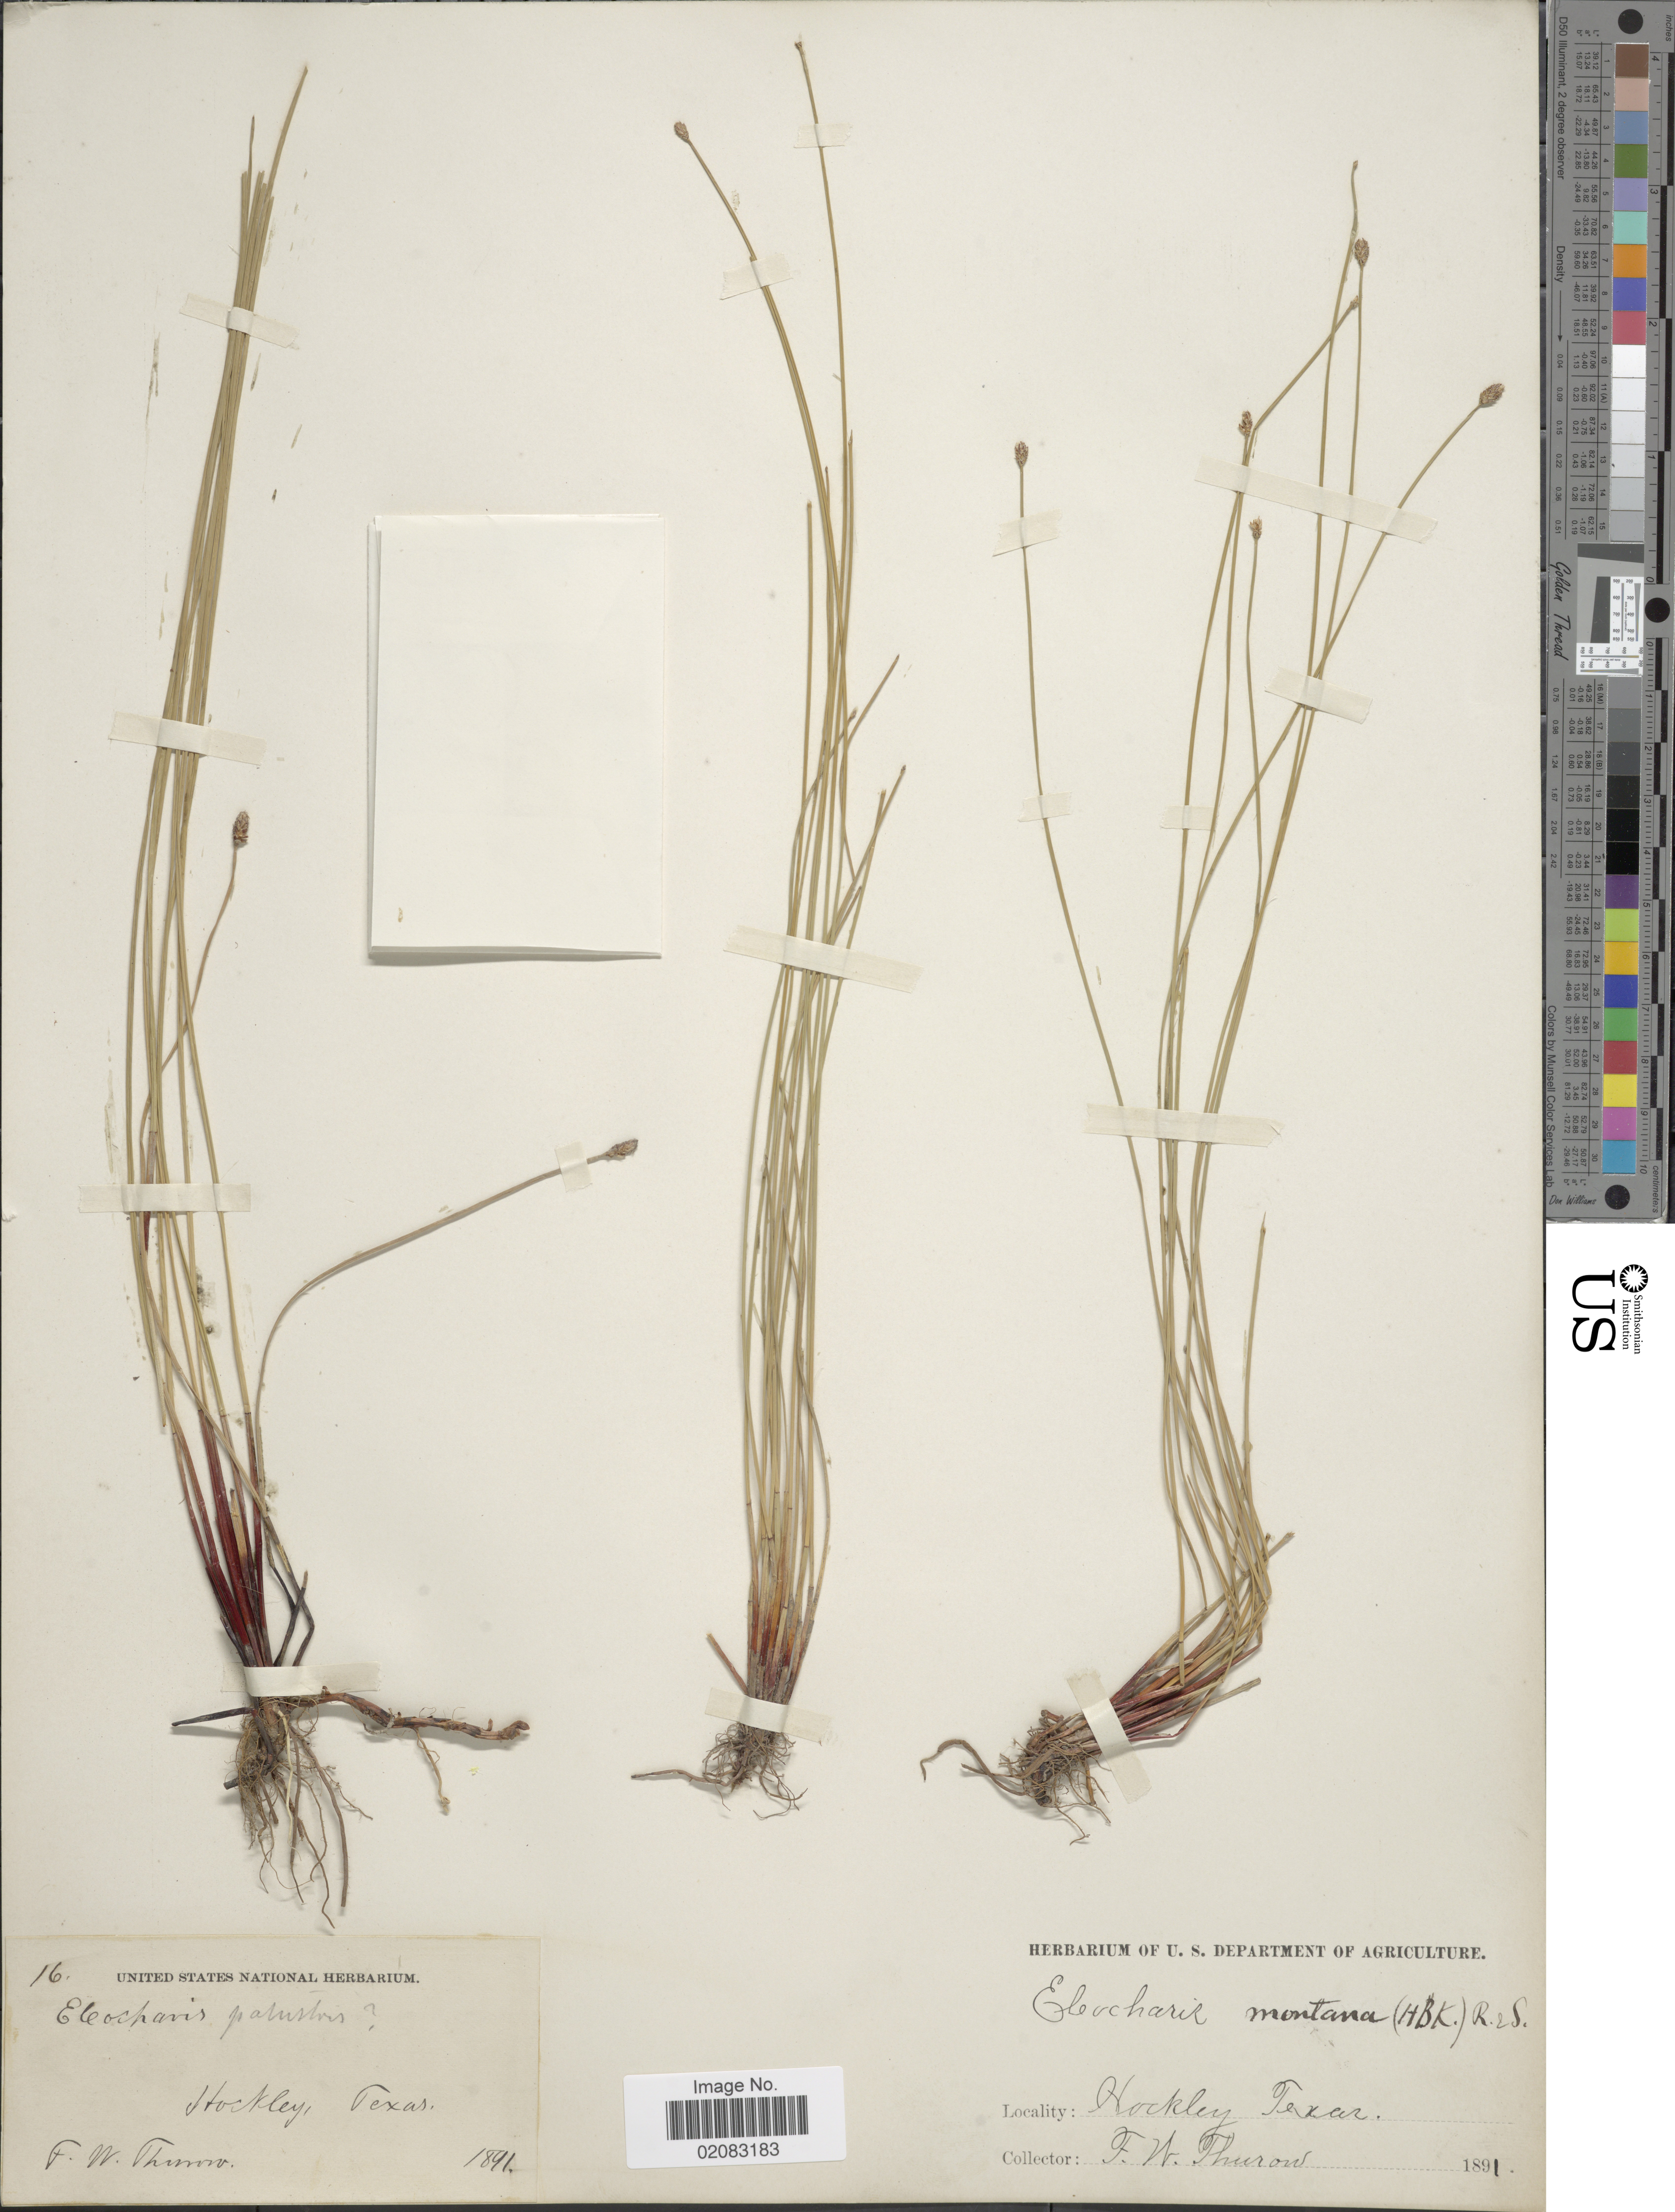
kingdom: Plantae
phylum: Tracheophyta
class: Liliopsida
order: Poales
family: Cyperaceae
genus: Eleocharis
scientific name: Eleocharis montevidensis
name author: Kunth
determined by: Strong, Mark T., (BOT), Smithsonian Institution - National Museum of Natural History (UNITED STATES)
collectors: F. W. Thurow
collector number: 16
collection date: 1891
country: United States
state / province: Texas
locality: Hockley